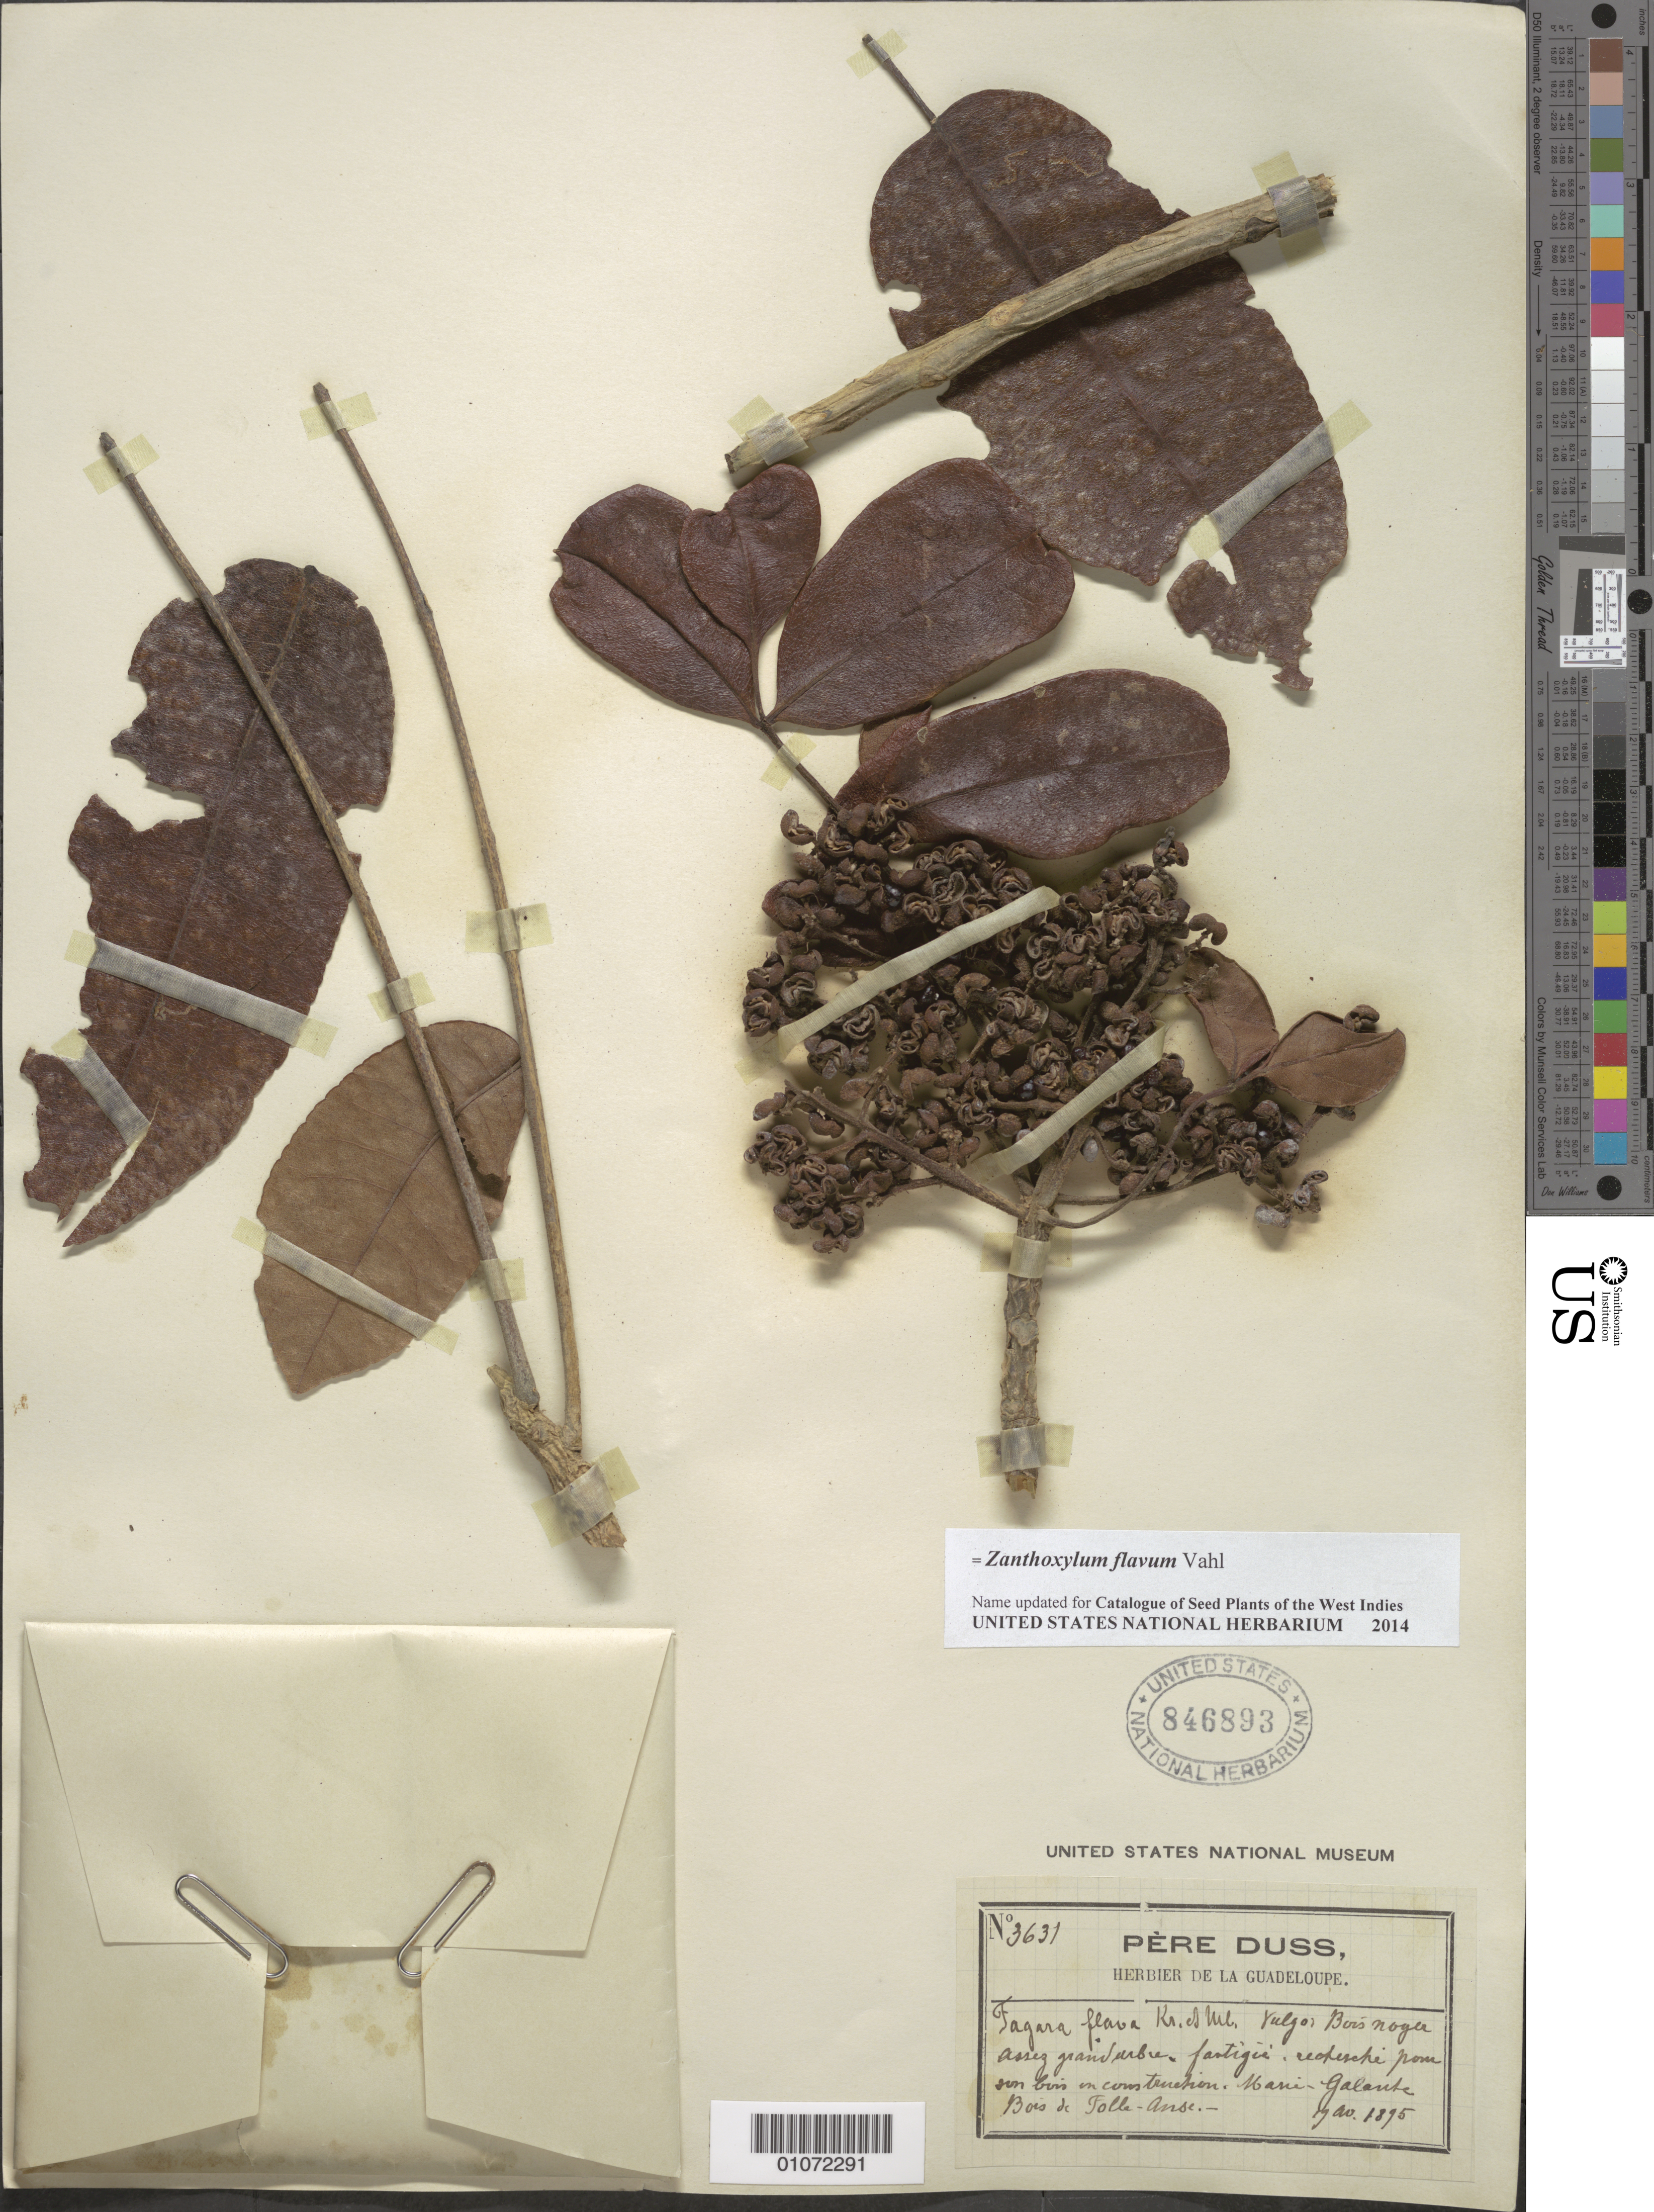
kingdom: Plantae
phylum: Tracheophyta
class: Magnoliopsida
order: Sapindales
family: Rutaceae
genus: Zanthoxylum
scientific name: Zanthoxylum flavum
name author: Vahl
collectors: Père Duss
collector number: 3631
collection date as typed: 1895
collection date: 1895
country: Guadeloupe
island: Marie Galante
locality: Bois de Folle- Anse.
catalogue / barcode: US 846893